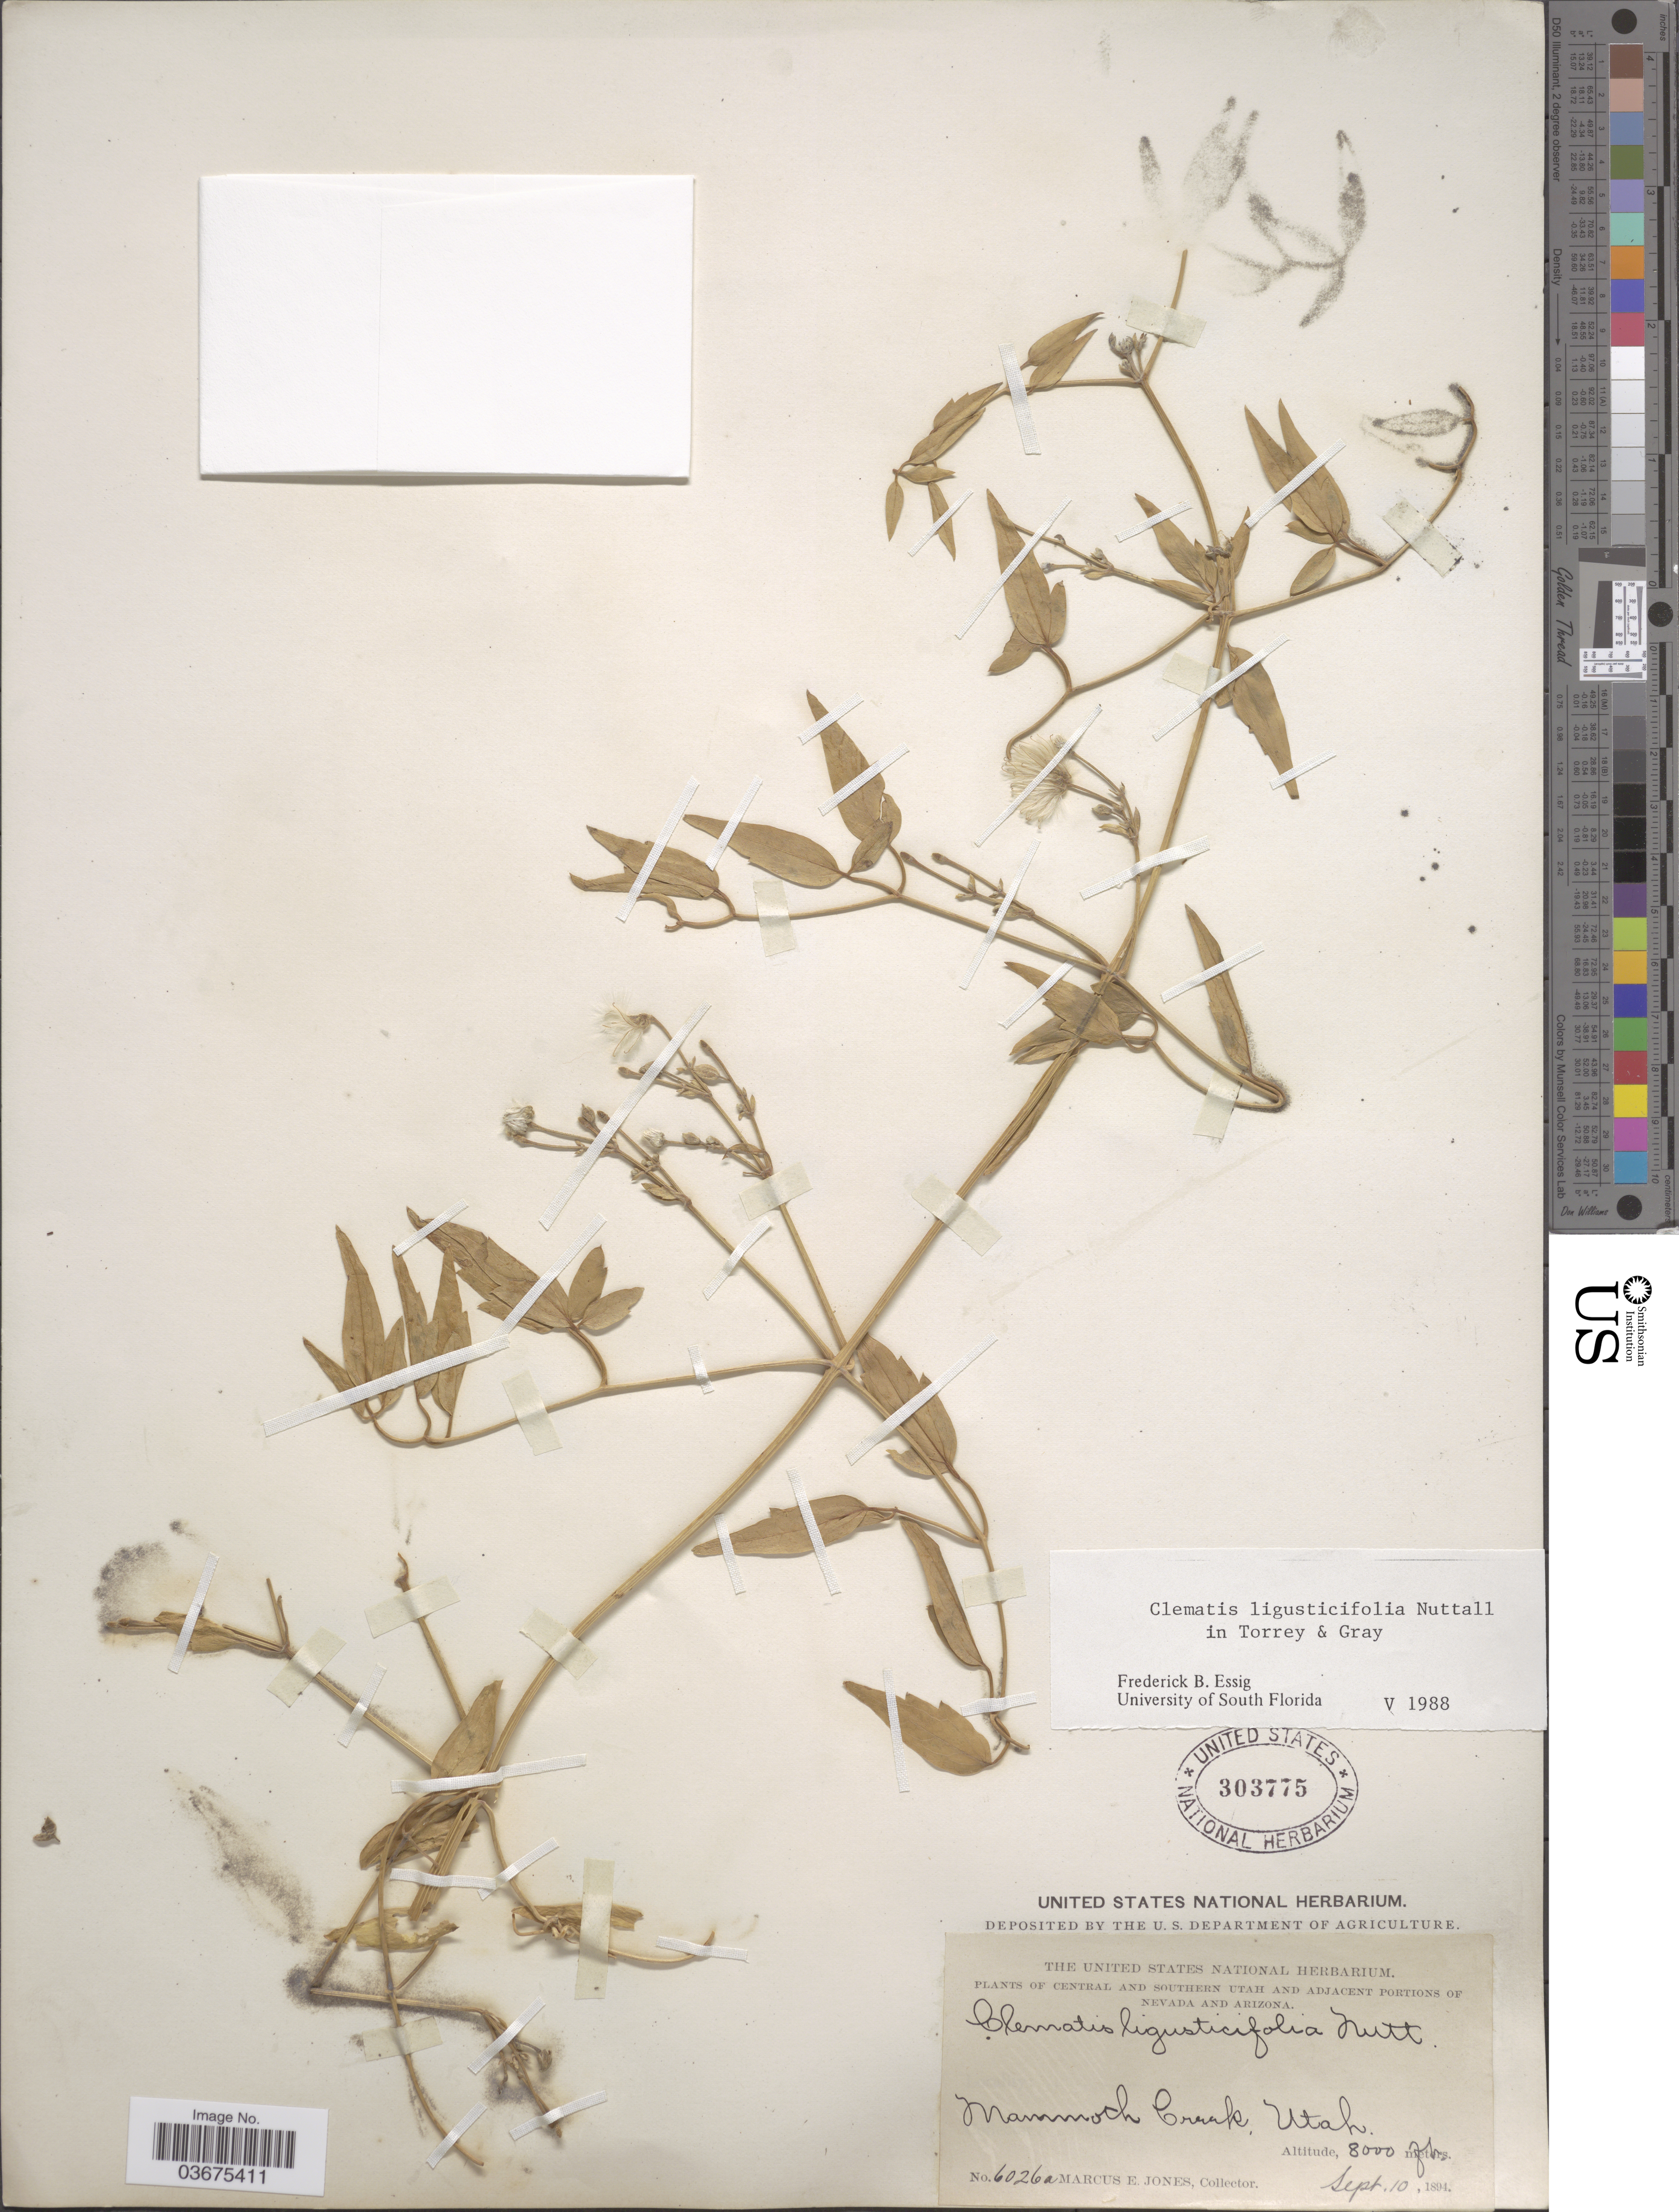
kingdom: Plantae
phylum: Tracheophyta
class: Magnoliopsida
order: Ranunculales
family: Ranunculaceae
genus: Clematis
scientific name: Clematis ligusticifolia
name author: Nutt.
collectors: M. E. Jones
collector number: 6026a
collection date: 1894-09-10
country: United States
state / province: Utah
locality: Central and Southern Utah. Mammoth Creek.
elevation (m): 2438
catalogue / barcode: US 303775